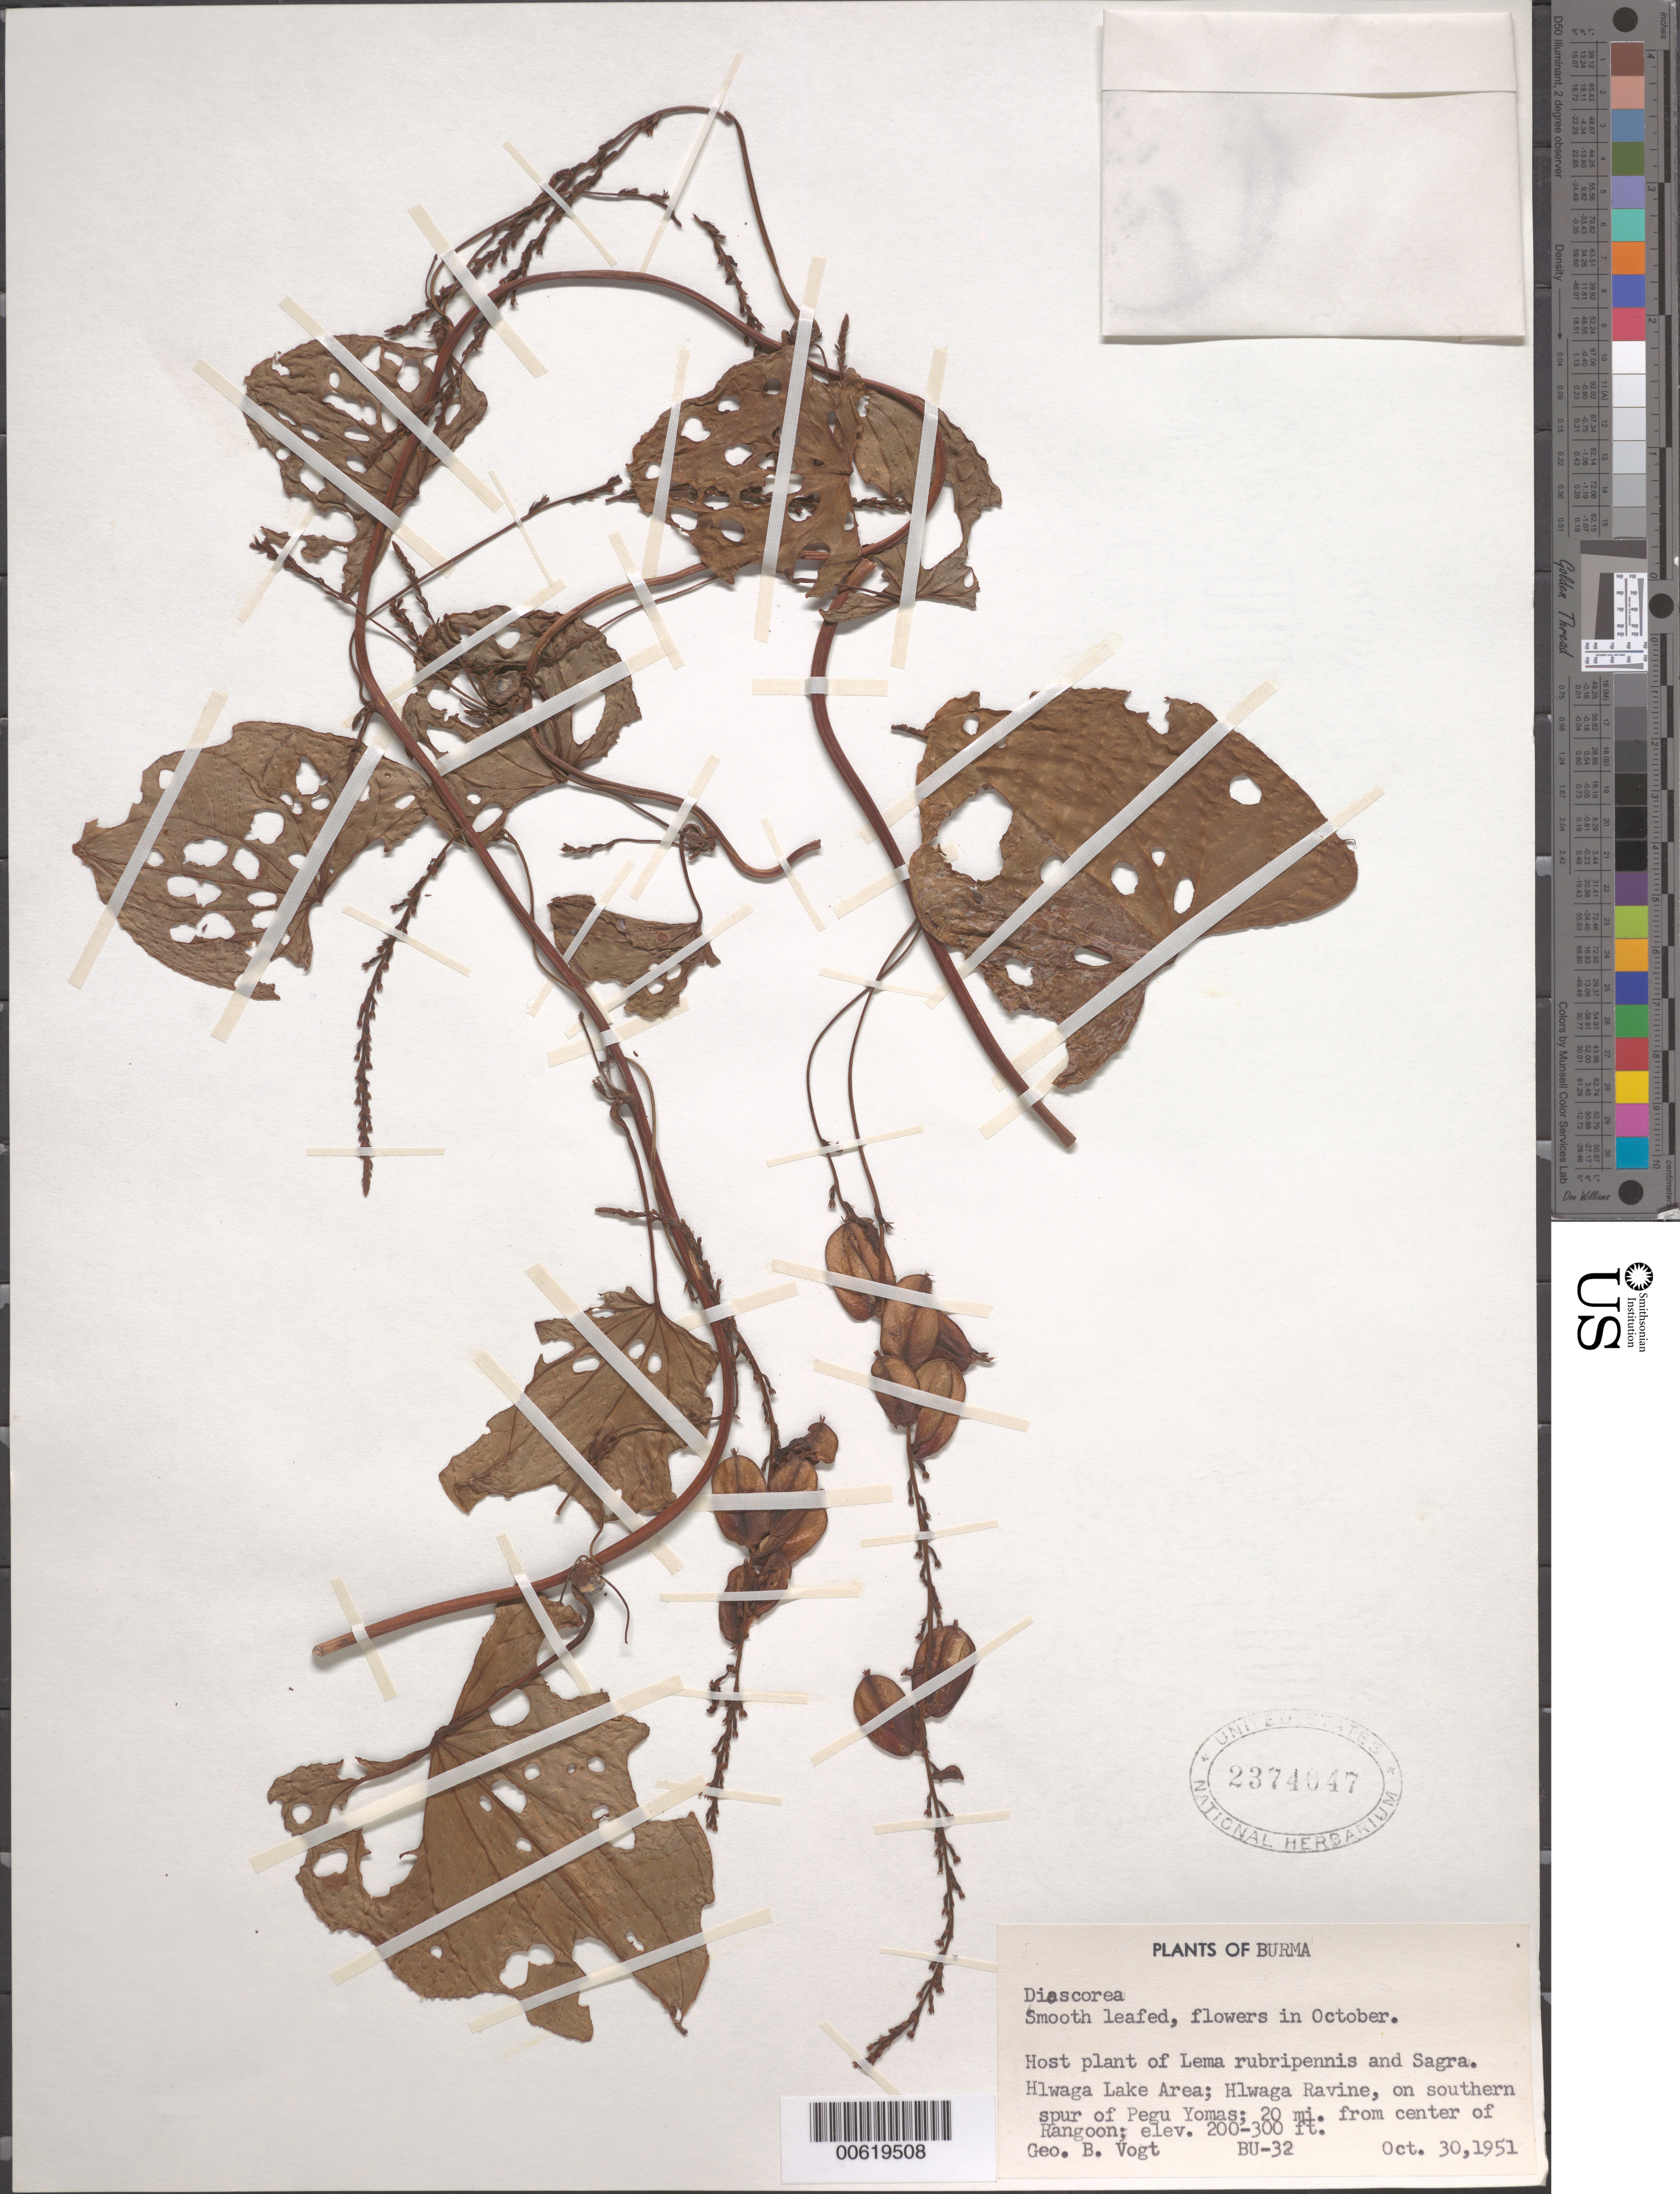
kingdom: Plantae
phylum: Tracheophyta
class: Liliopsida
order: Dioscoreales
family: Dioscoreaceae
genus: Dioscorea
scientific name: Dioscorea glabra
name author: Roxb.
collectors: G. Vogt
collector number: BU-32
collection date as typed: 30 Oct 1951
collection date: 1951-10-30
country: Myanmar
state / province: Yangon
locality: Hlwaga Lake area, Hlwaga ravine, on southern spur of Bago Yomas; 20 mi. from center of Yangon.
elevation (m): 61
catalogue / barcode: US 2374947